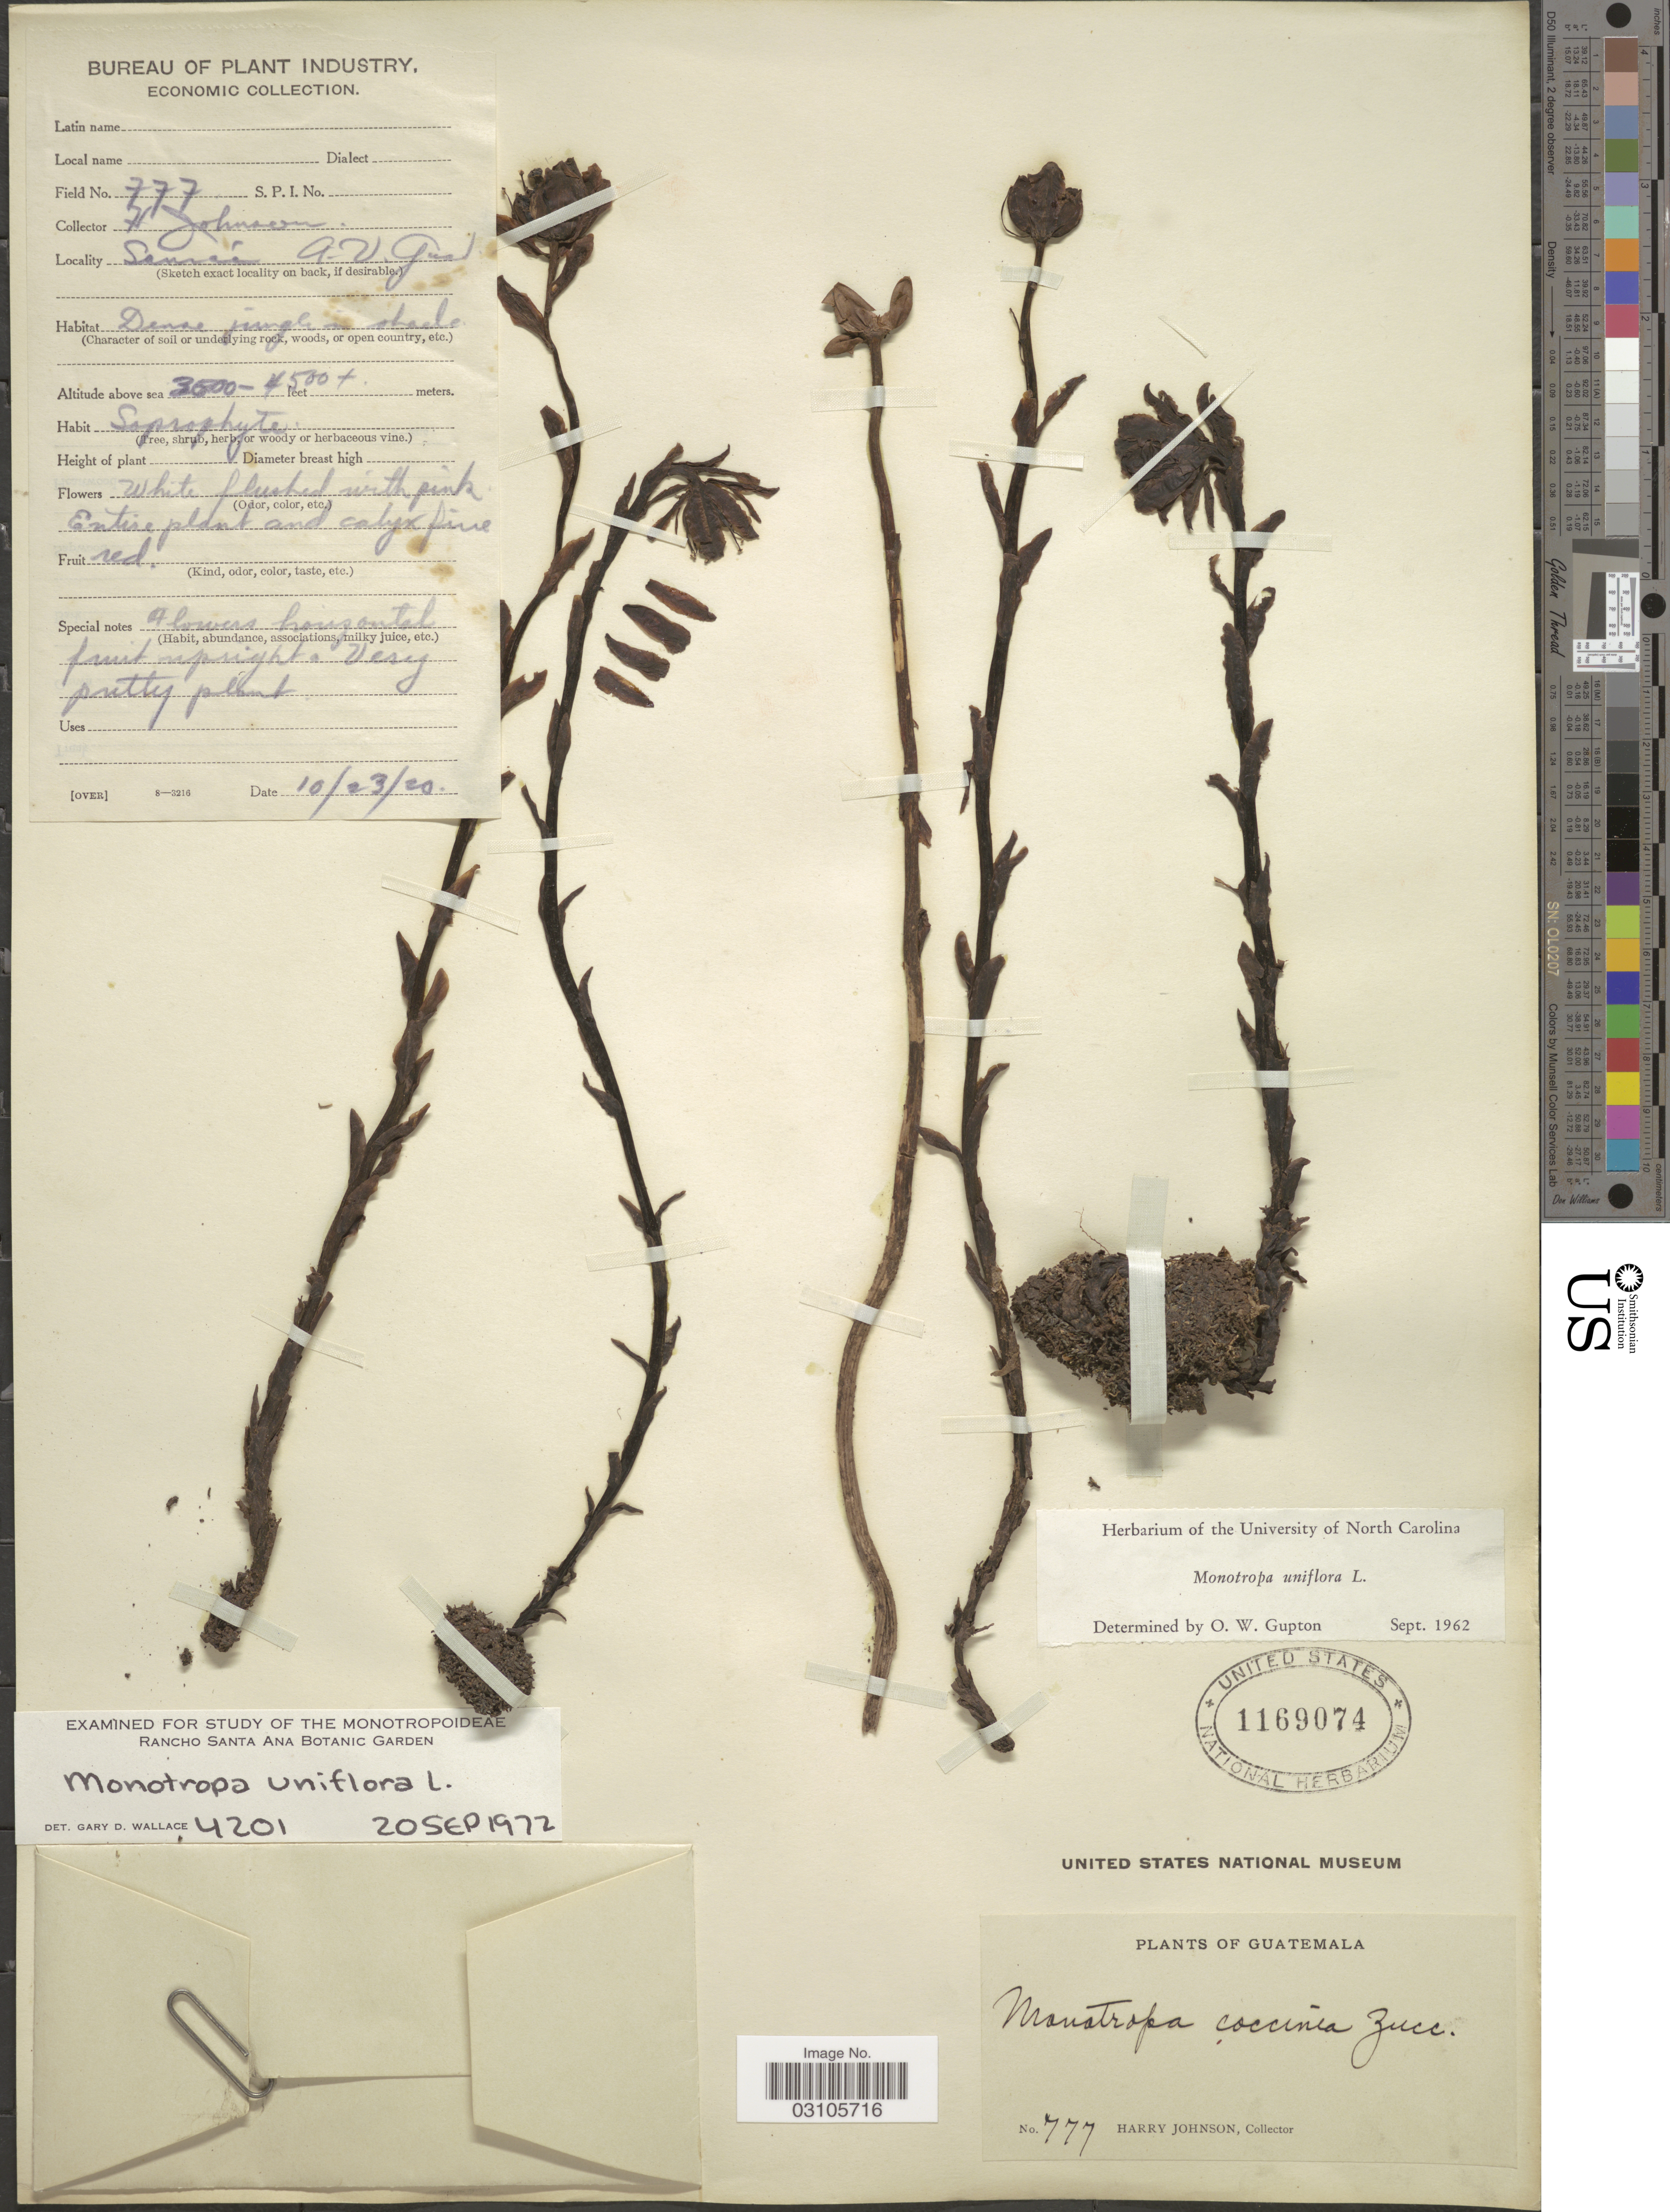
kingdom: Plantae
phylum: Tracheophyta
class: Magnoliopsida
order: Ericales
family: Ericaceae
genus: Monotropa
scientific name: Monotropa uniflora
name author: L.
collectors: H. Johnson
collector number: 777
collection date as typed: Transcribed d/m/y: 23/10/30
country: Guatemala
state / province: Alta Verapaz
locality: Samaí A. V.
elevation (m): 1372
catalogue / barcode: US 1169074